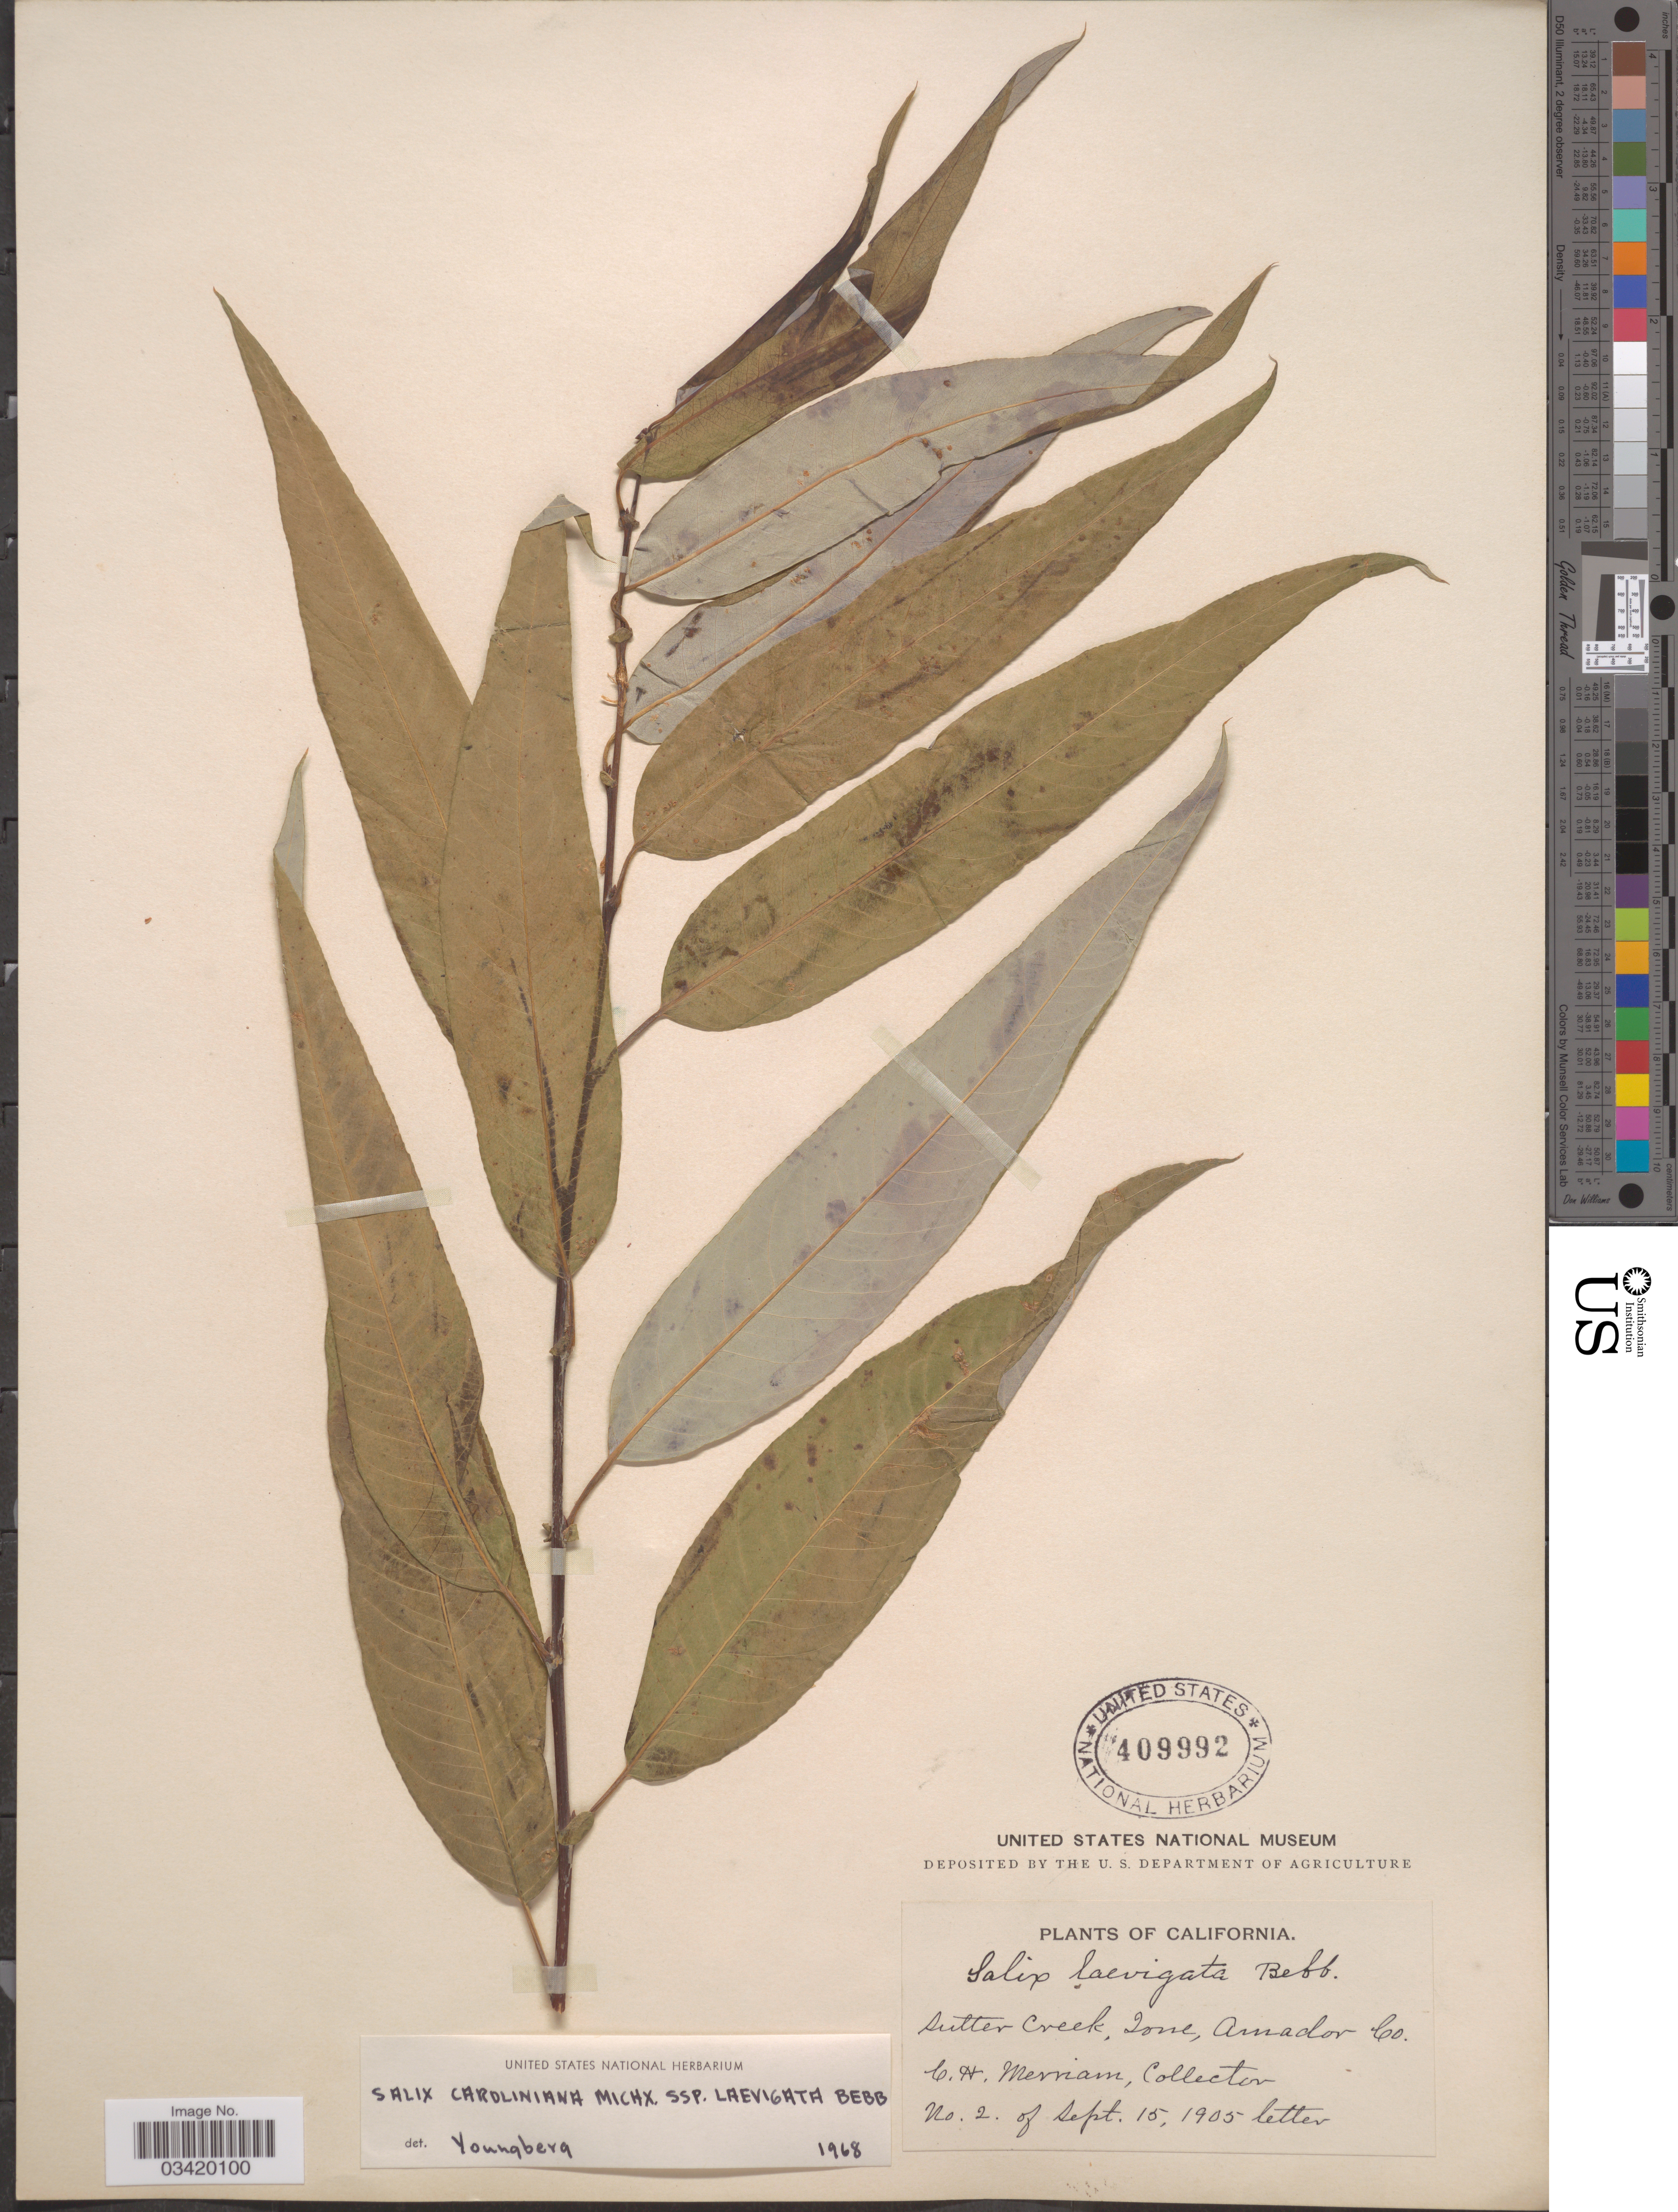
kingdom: Plantae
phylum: Tracheophyta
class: Magnoliopsida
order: Malpighiales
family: Salicaceae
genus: Salix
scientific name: Salix caroliniana subsp. laevigata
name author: Bebb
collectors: C. Merriam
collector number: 2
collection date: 1905-09-15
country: United States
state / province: California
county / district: Amador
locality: Sutter Creek, Ione, Amador Co.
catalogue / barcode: US 409992